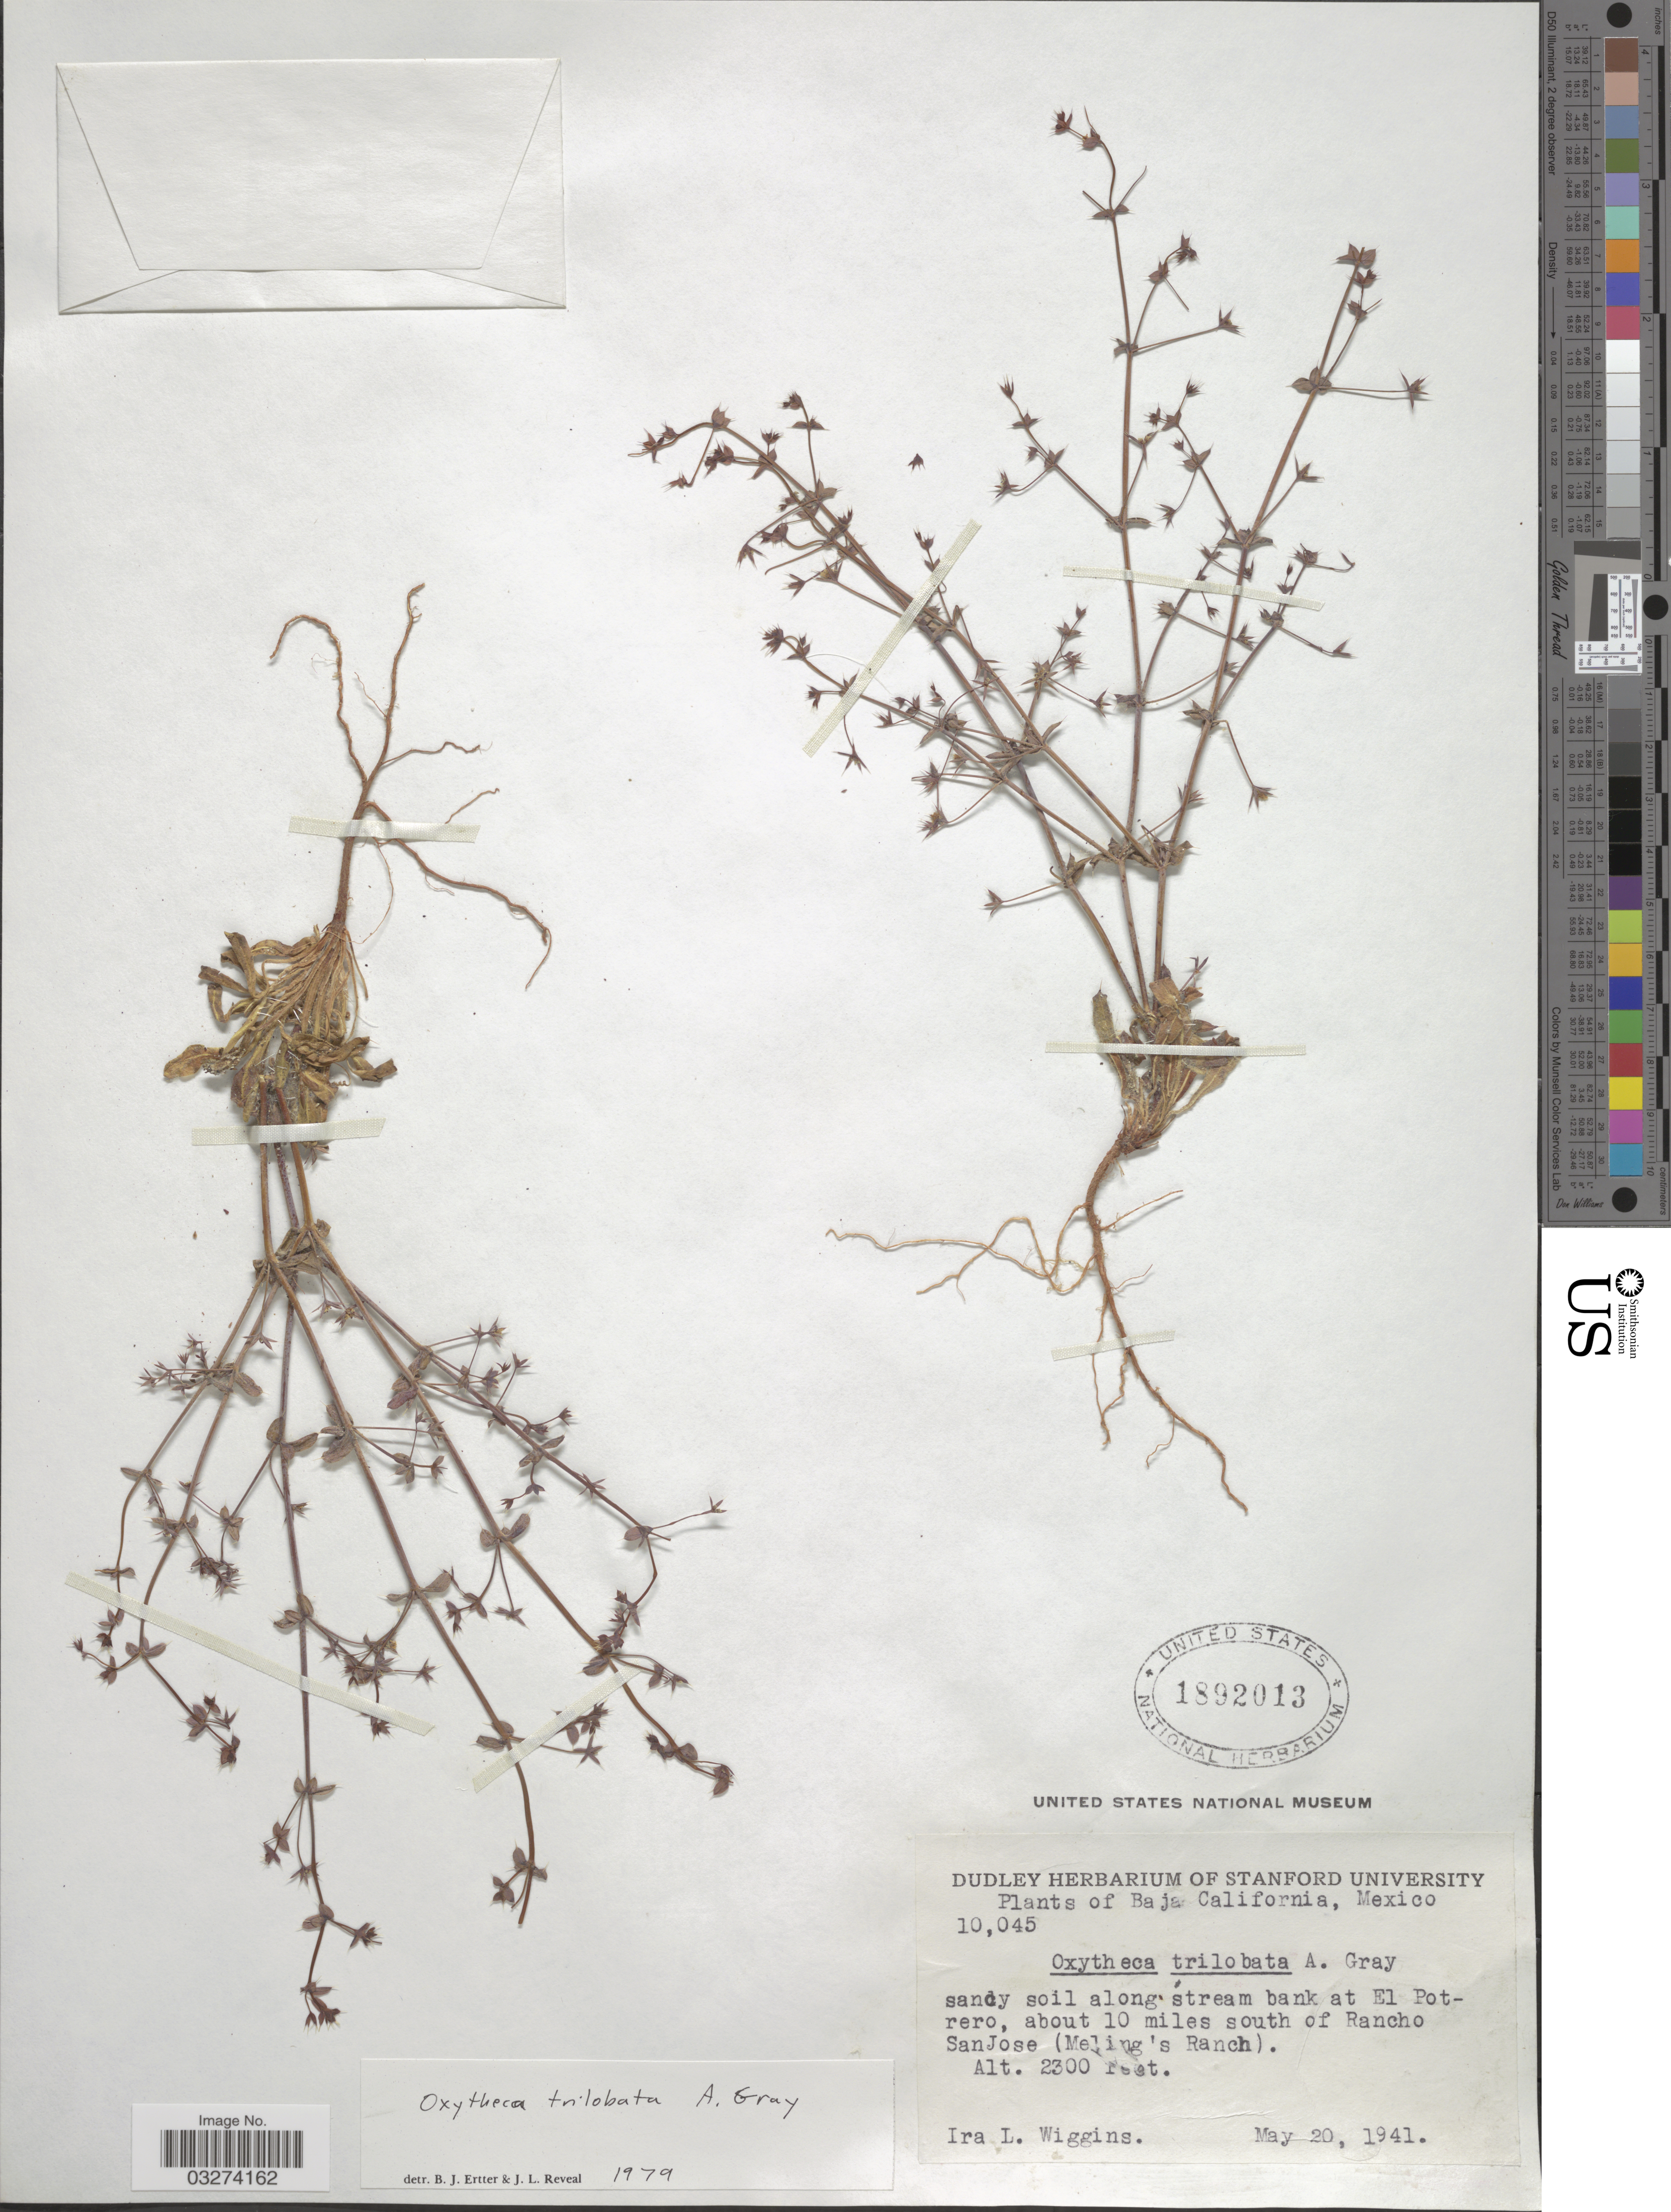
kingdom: Plantae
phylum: Tracheophyta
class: Magnoliopsida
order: Caryophyllales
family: Polygonaceae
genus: Sidotheca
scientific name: Sidotheca trilobata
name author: (A. Gray) Reveal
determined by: Strong, Mark T., (BOT), Smithsonian Institution - National Museum of Natural History (UNITED STATES)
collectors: I. L. Wiggins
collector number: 10045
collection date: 1941-05-20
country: Mexico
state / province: Baja California Norte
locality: Sandy soil along stream bank at El Potrero, about 10 miles south of Rancho San Jose (Meling's Ranch).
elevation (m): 701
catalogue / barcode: US 1892013